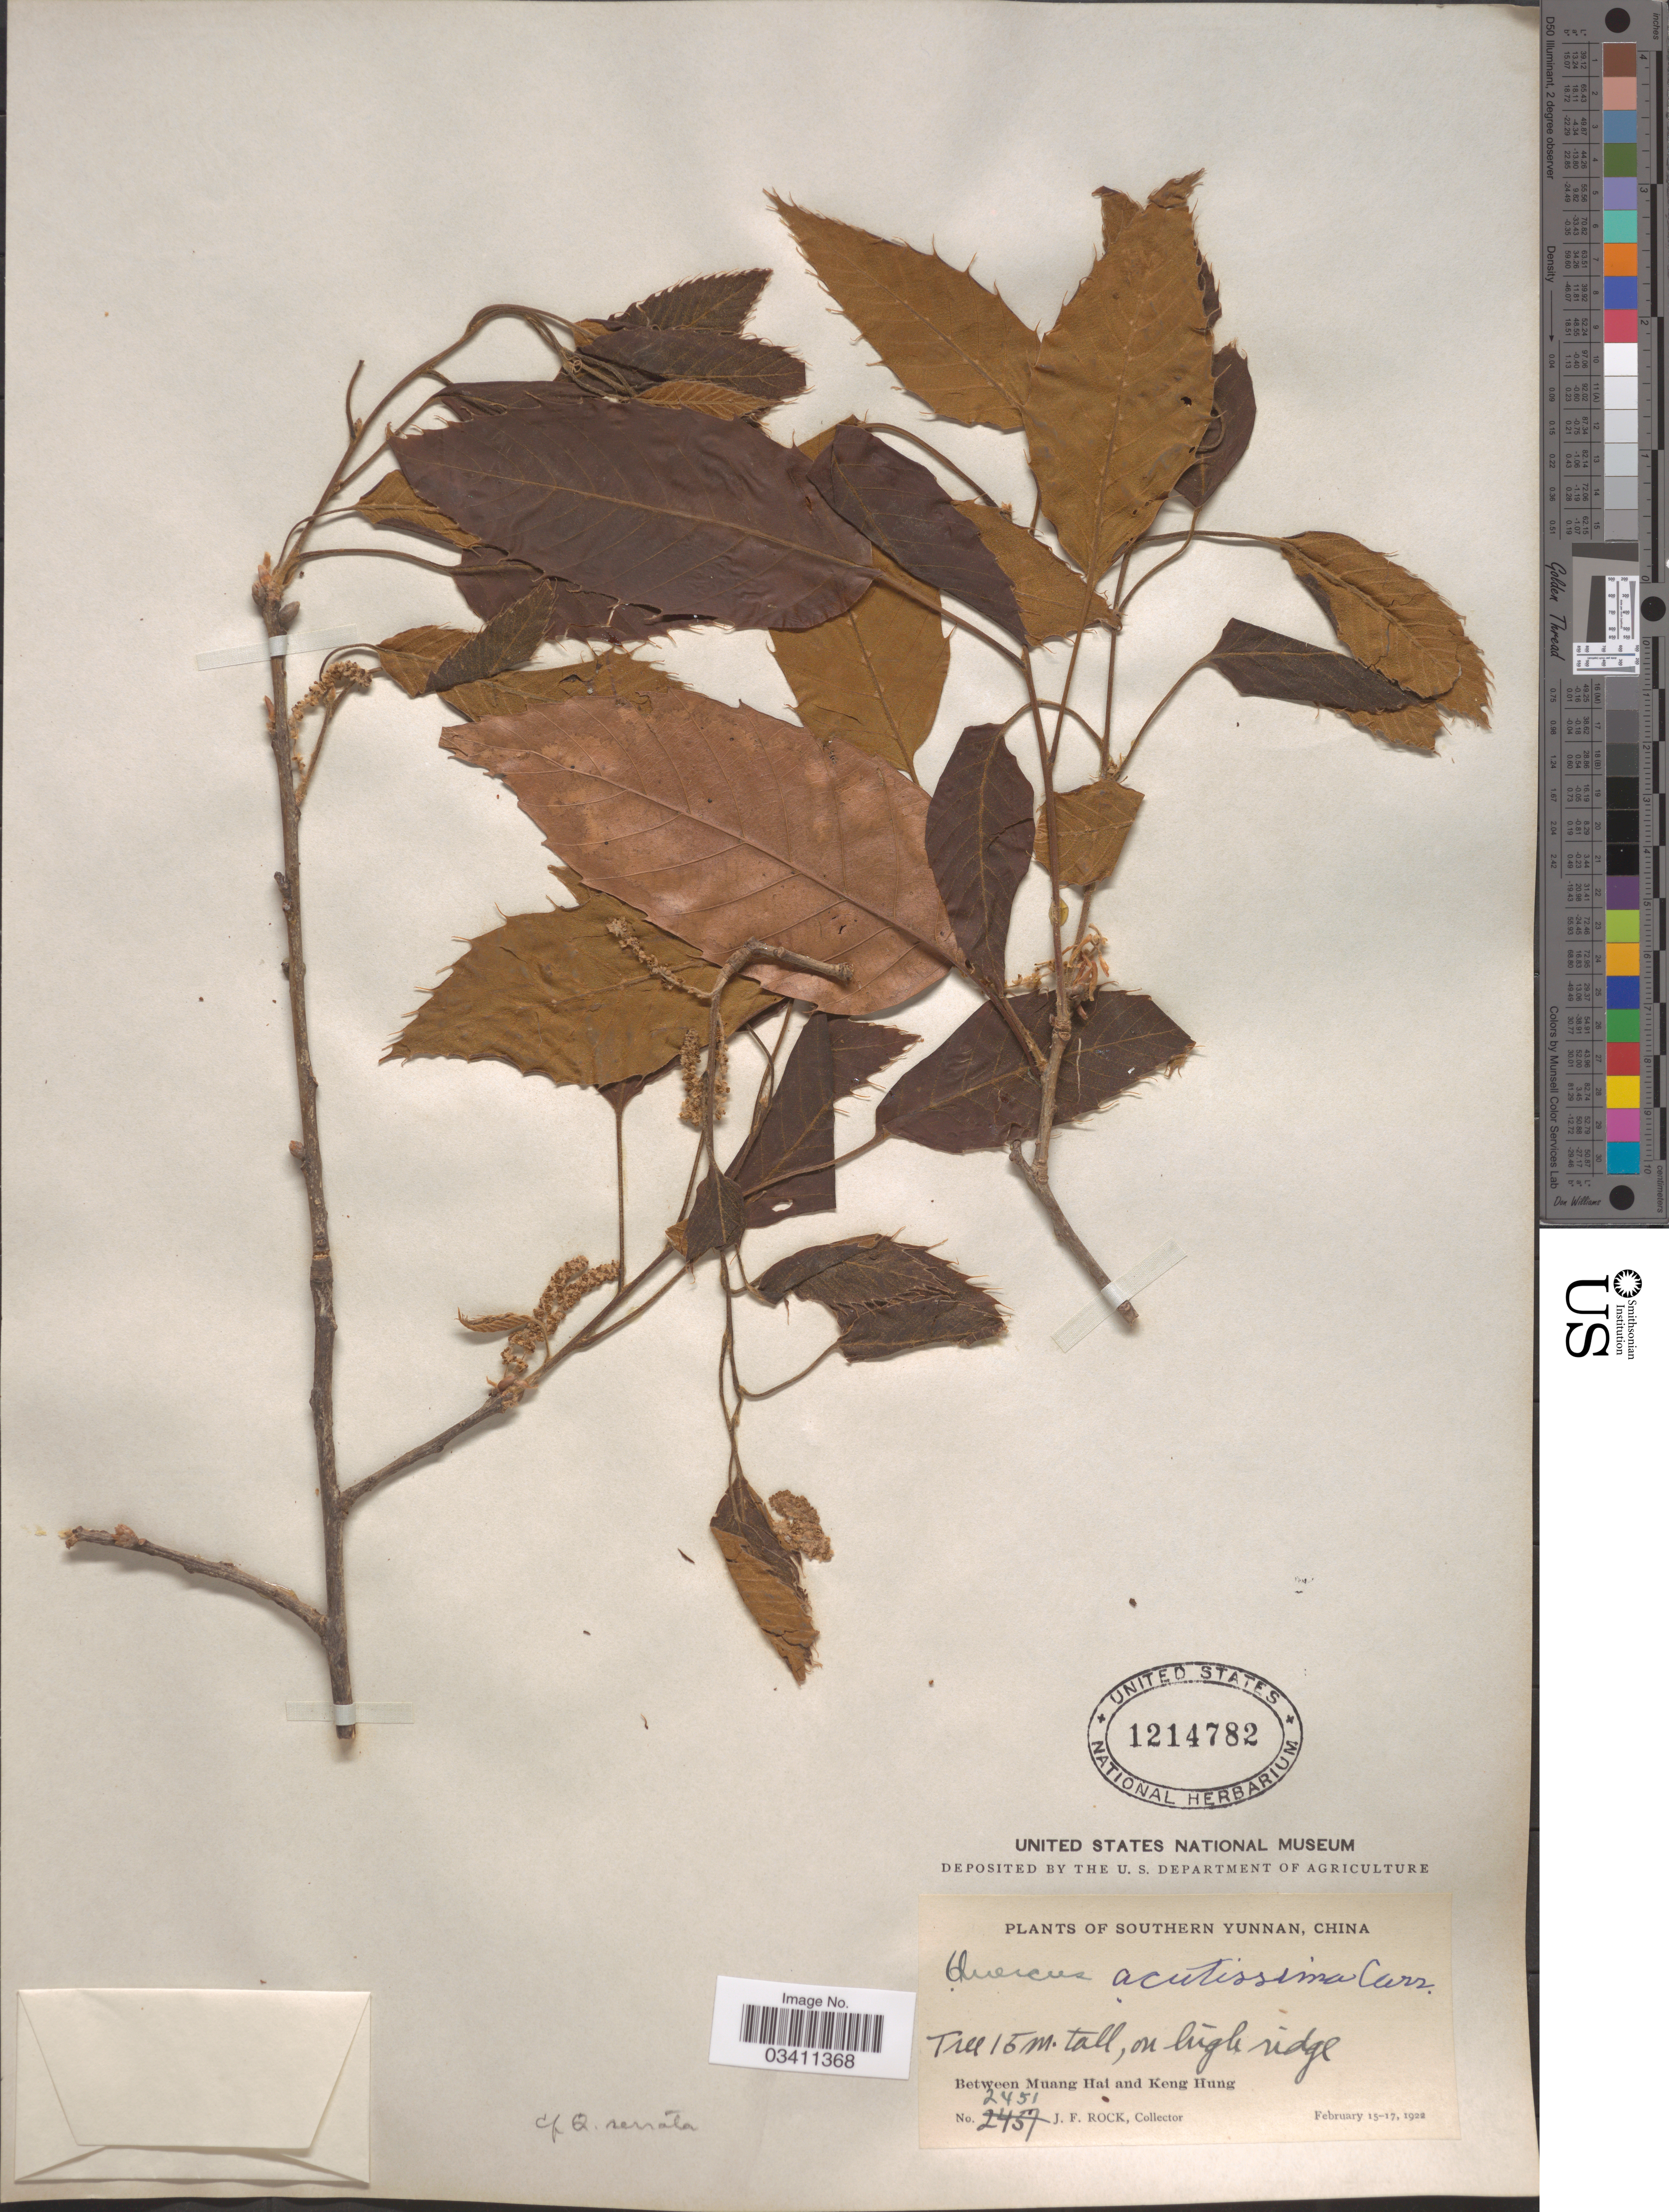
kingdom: Plantae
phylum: Tracheophyta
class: Magnoliopsida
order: Fagales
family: Fagaceae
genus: Quercus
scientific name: Quercus acutissima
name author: Carruth.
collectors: J. Rock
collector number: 2451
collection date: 1922-02-15/1922-02-17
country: China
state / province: Yunnan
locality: Southern Yunnan. Between Muang Hai and Keng Hung.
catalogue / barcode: US 1214782